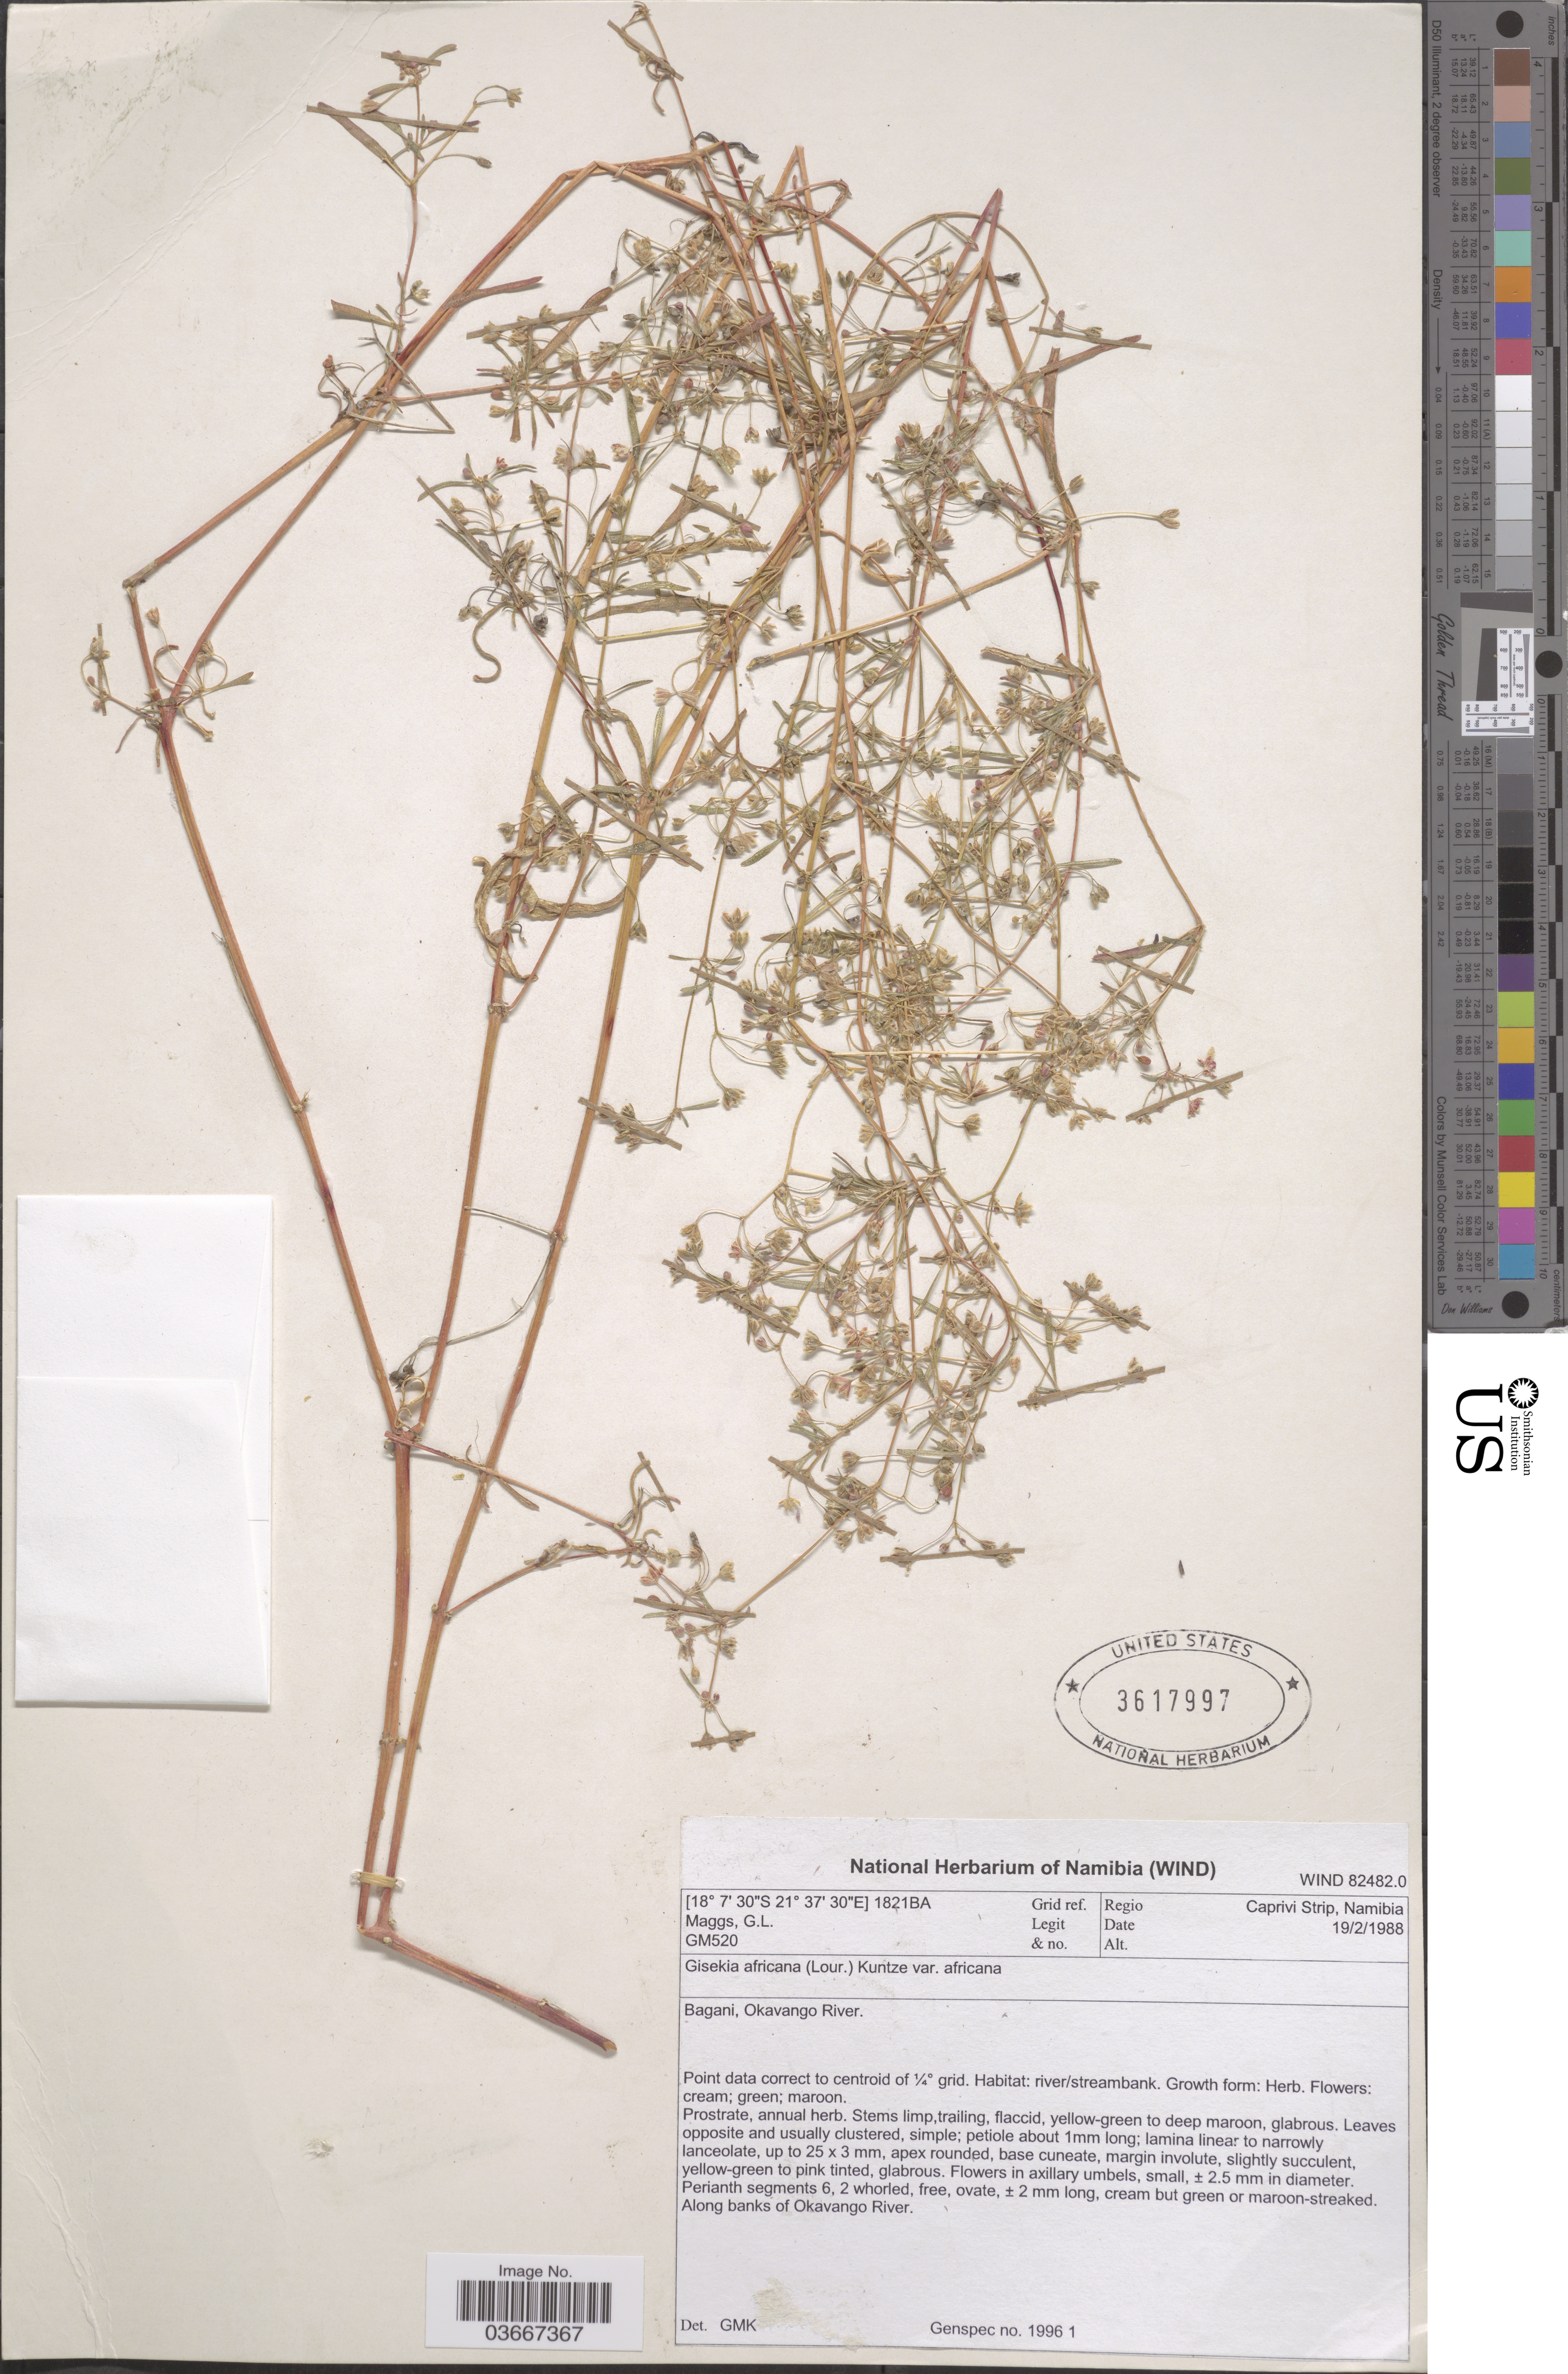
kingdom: Plantae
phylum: Tracheophyta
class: Magnoliopsida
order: Caryophyllales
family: Gisekiaceae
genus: Gisekia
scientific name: Gisekia africana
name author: Kuntze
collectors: G. Maggs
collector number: GM520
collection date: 1988-02-19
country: Namibia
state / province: Caprivi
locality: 1821BA Grid ref. Regio Caprivi Strip. Bagani, Okavango River.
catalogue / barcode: US 3617997